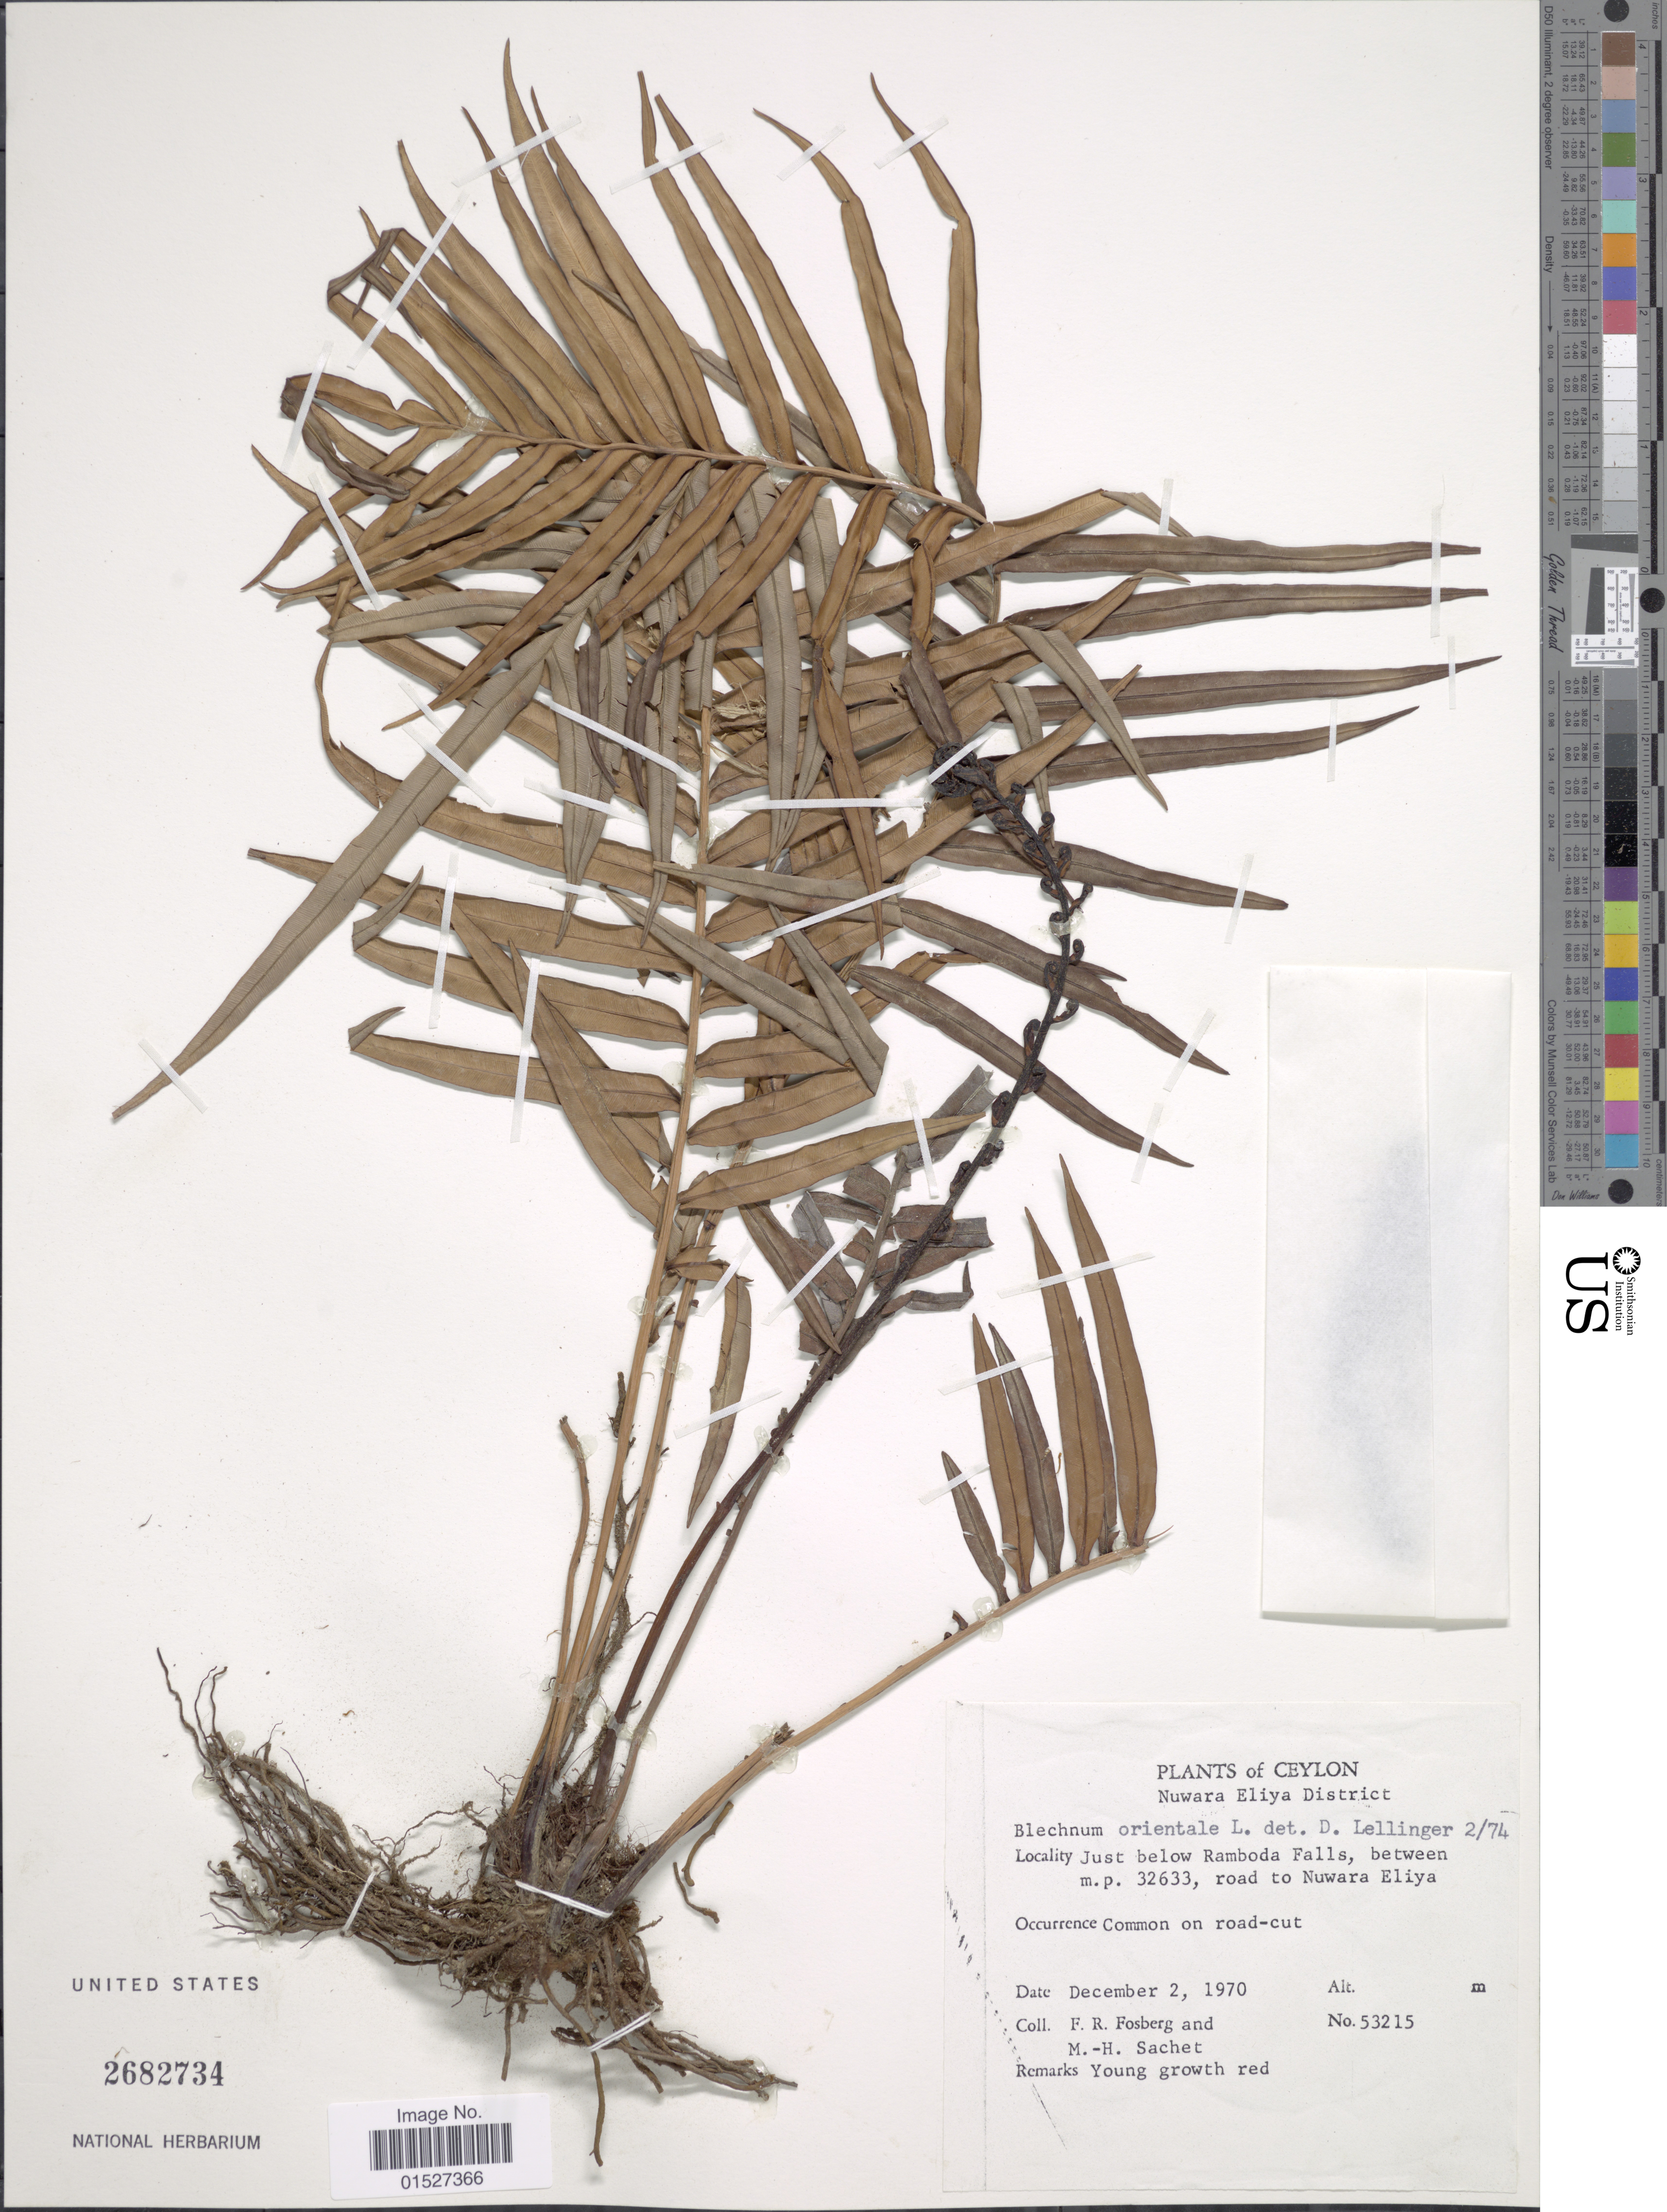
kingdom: Plantae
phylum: Tracheophyta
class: Polypodiopsida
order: Polypodiales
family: Blechnaceae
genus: Blechnum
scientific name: Blechnum orientale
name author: L.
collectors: F. R. Fosberg & M.-H. Sachet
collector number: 53215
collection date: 1970-12-02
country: Sri Lanka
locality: Ceylon. Nuwara Eliya District. Just below Ramboda falls, between m.p. 32633, road to Nuwara Eliya.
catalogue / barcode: US 2682734